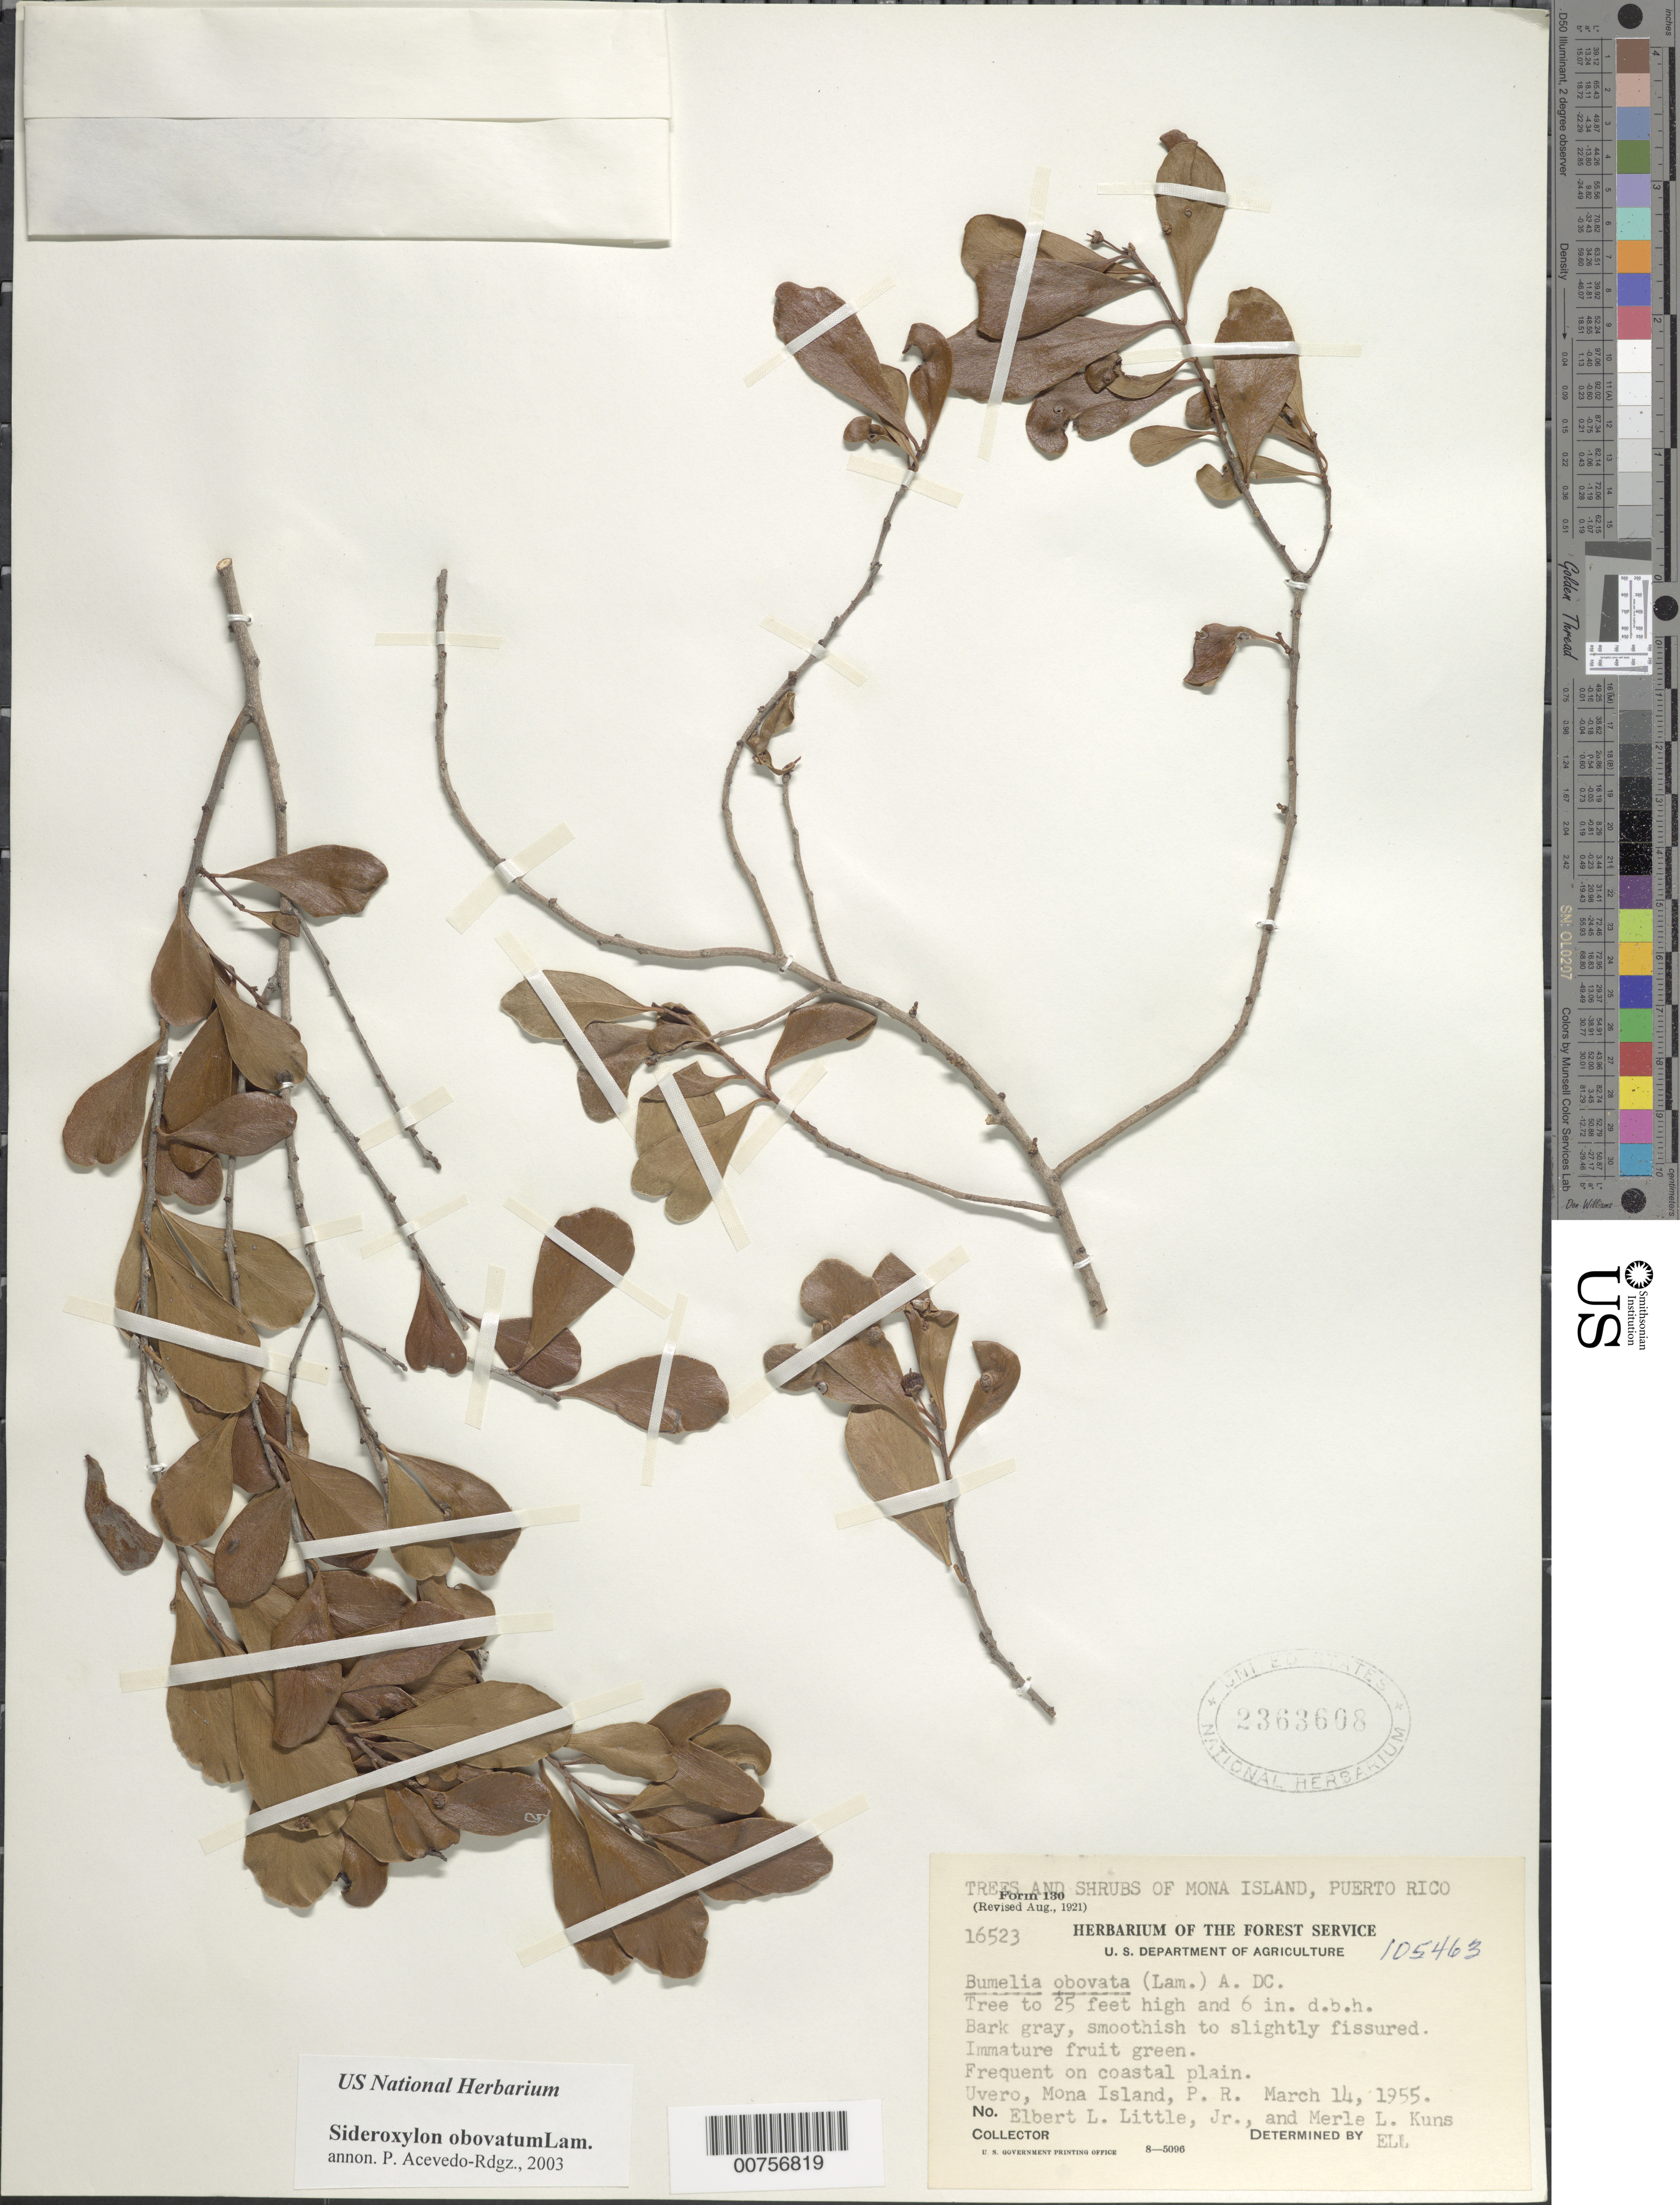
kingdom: Plantae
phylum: Tracheophyta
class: Magnoliopsida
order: Ericales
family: Sapotaceae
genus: Sideroxylon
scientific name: Sideroxylon obovatum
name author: Lam.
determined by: Acevedo-Rodríguez, P., (BOT), Smithsonian Institution - National Museum of Natural History (UNITED STATES)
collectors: E. L. Little & M. Kune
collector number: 16523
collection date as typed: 14 Mar 1955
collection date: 1955-03-14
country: Puerto Rico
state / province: Mayaguëz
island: Mona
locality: Uvero, Mona Island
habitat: Coastal plain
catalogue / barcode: US 2363608